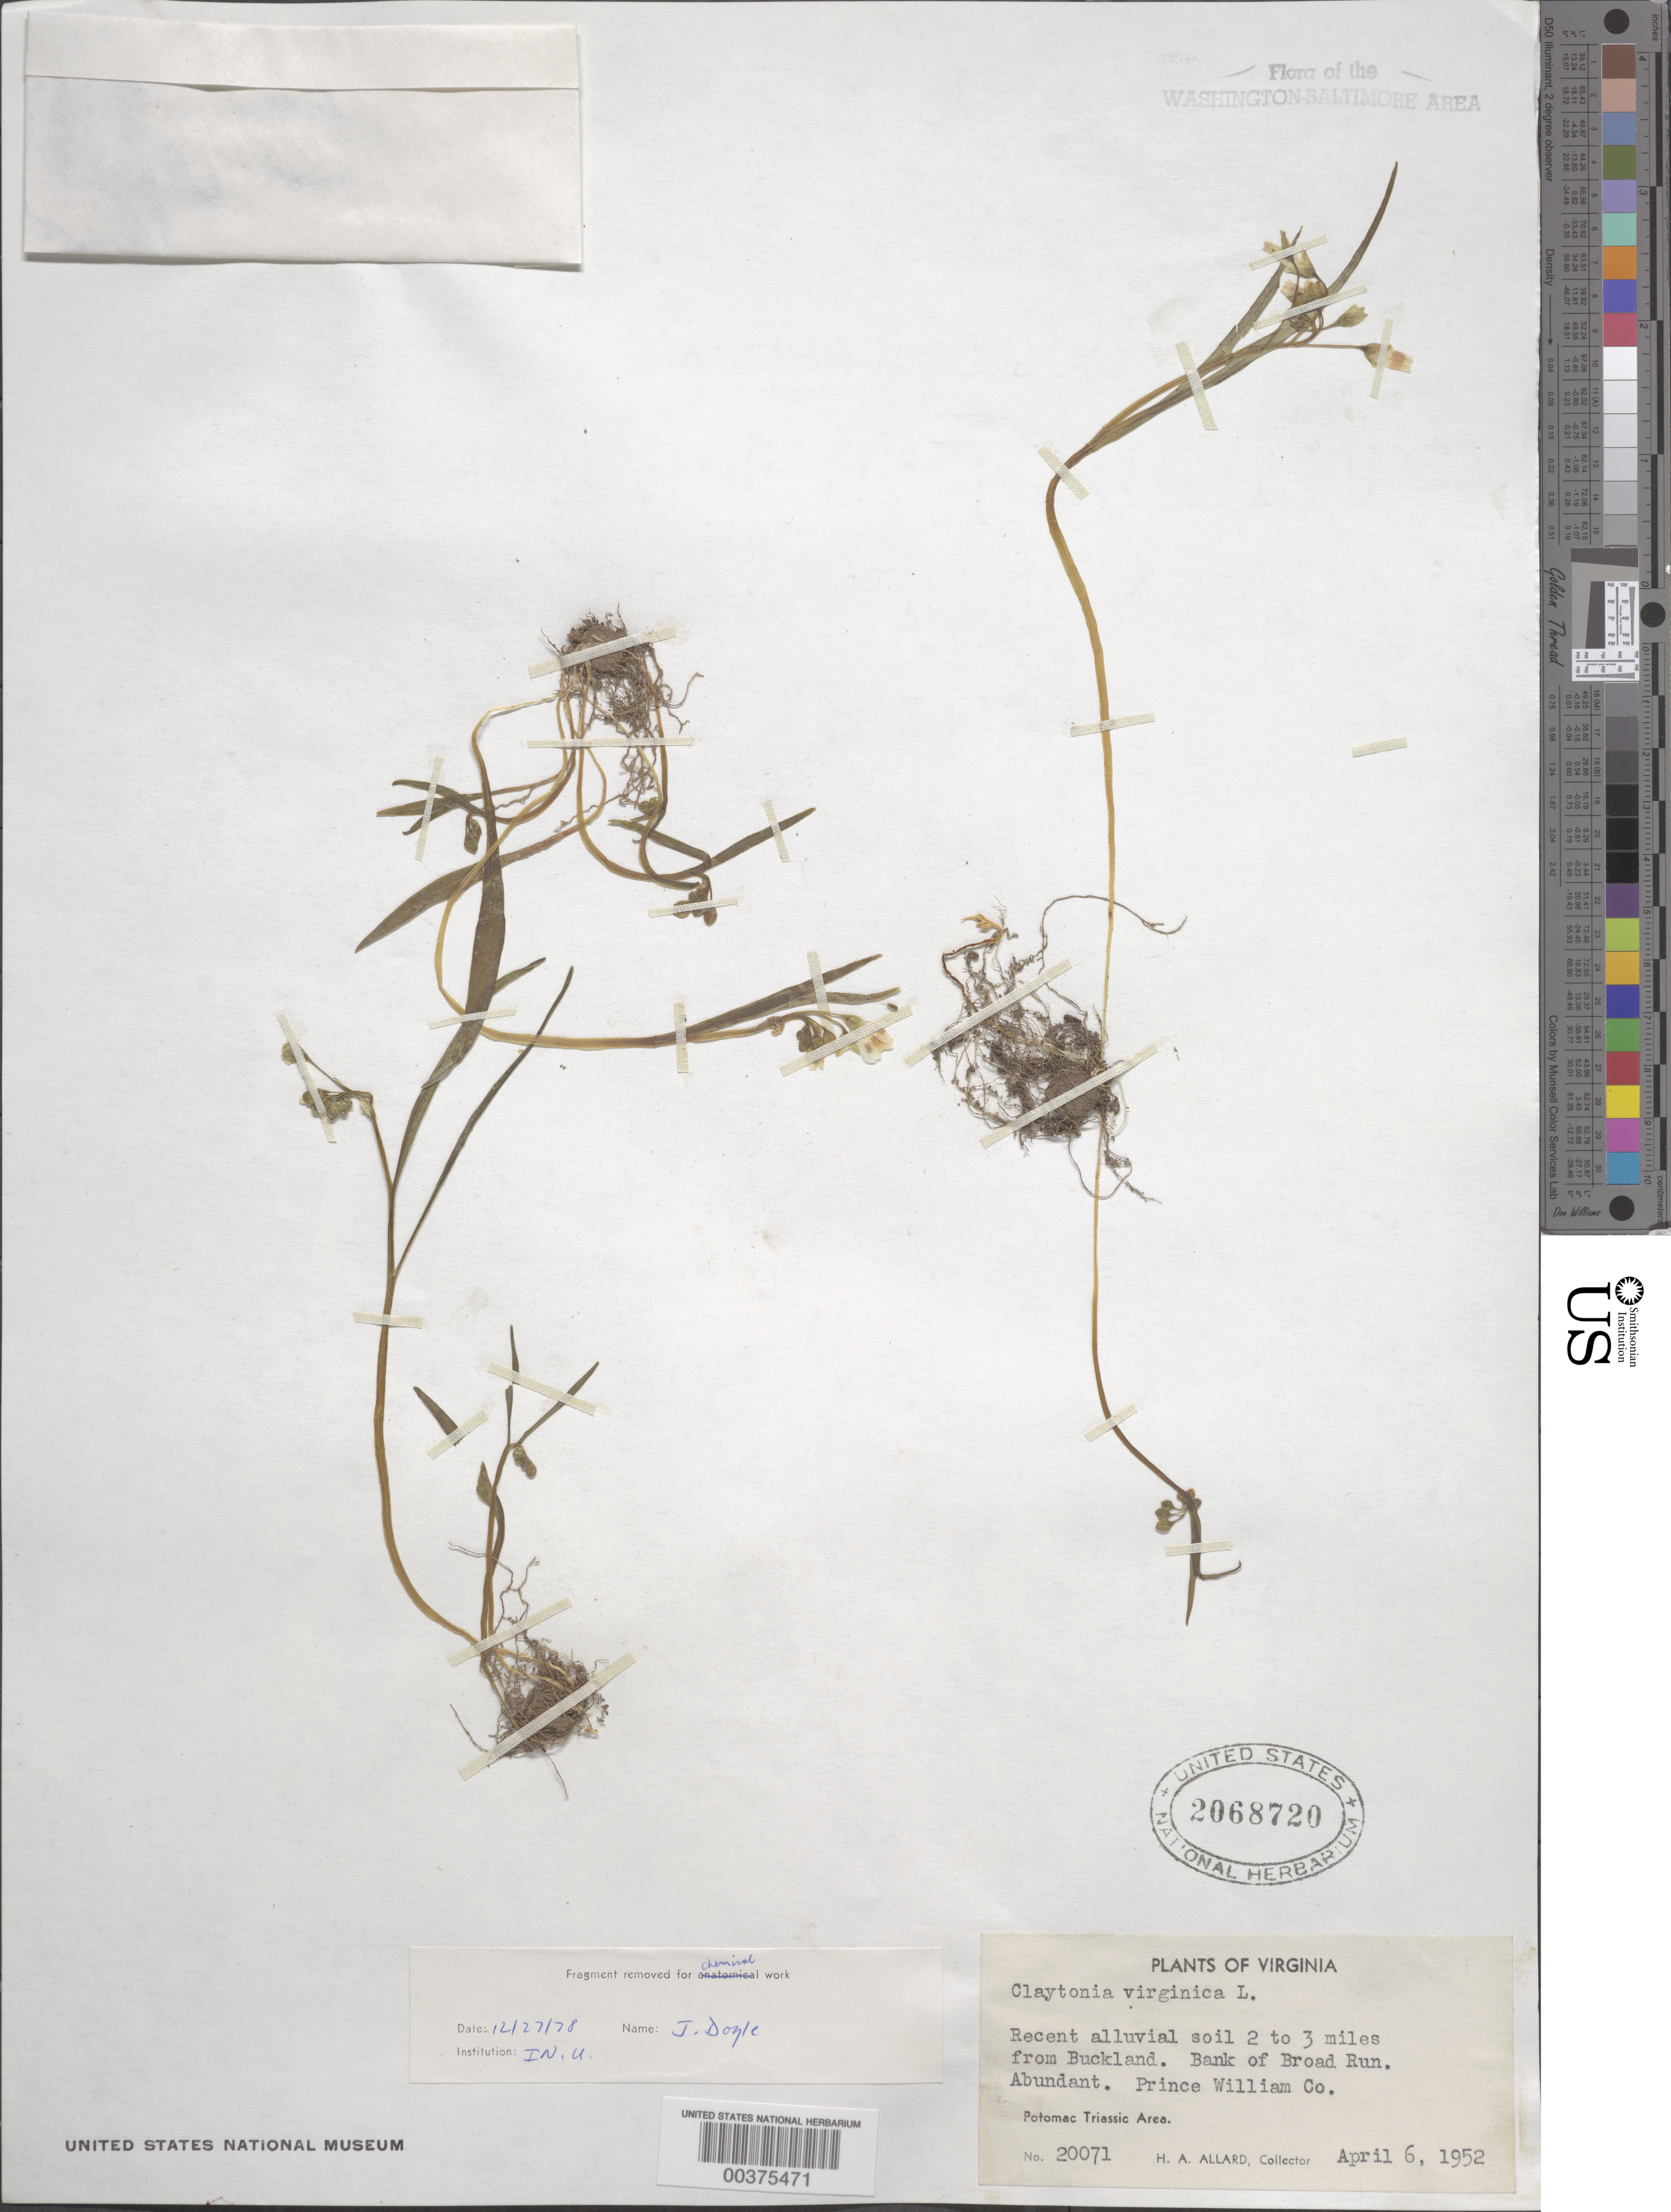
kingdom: Plantae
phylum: Tracheophyta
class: Magnoliopsida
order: Caryophyllales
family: Montiaceae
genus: Claytonia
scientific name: Claytonia virginica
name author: L.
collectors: H. A. Allard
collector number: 20071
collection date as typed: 06 Apr 1952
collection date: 1952-04-06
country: United States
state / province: Virginia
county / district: Prince William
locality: Near Buckland on Broad Run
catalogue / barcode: US 2068720